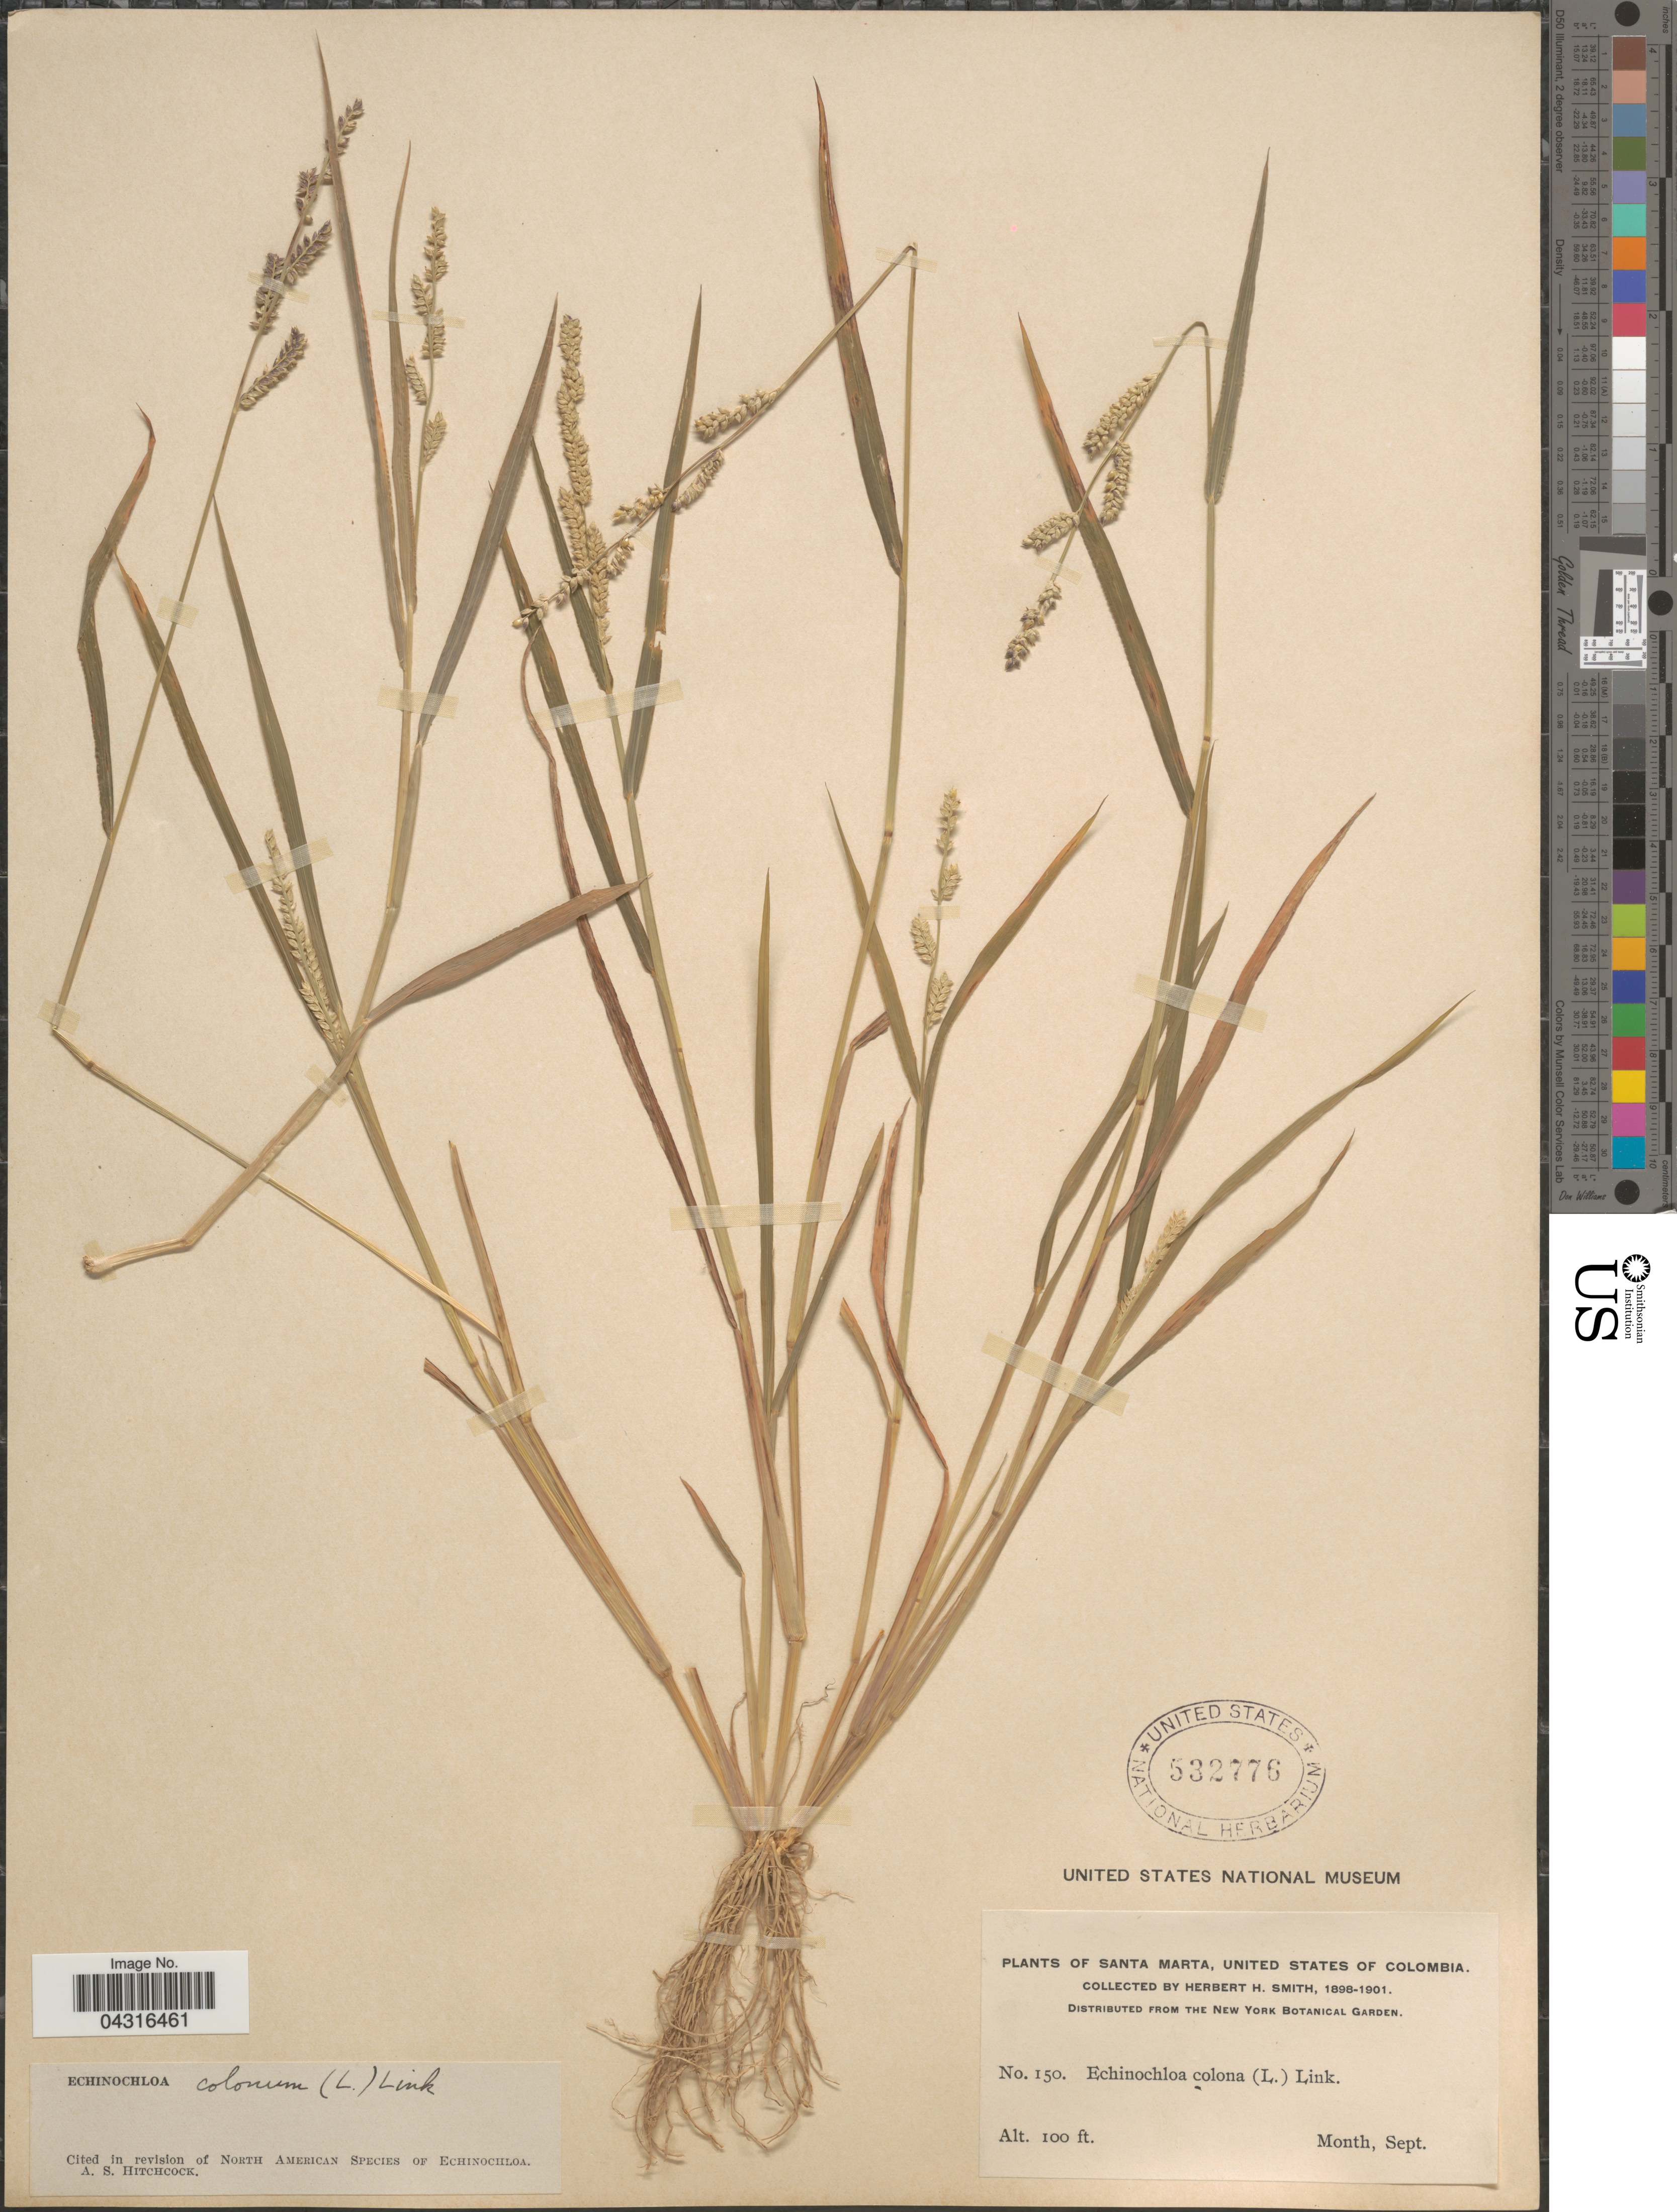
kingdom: Plantae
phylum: Tracheophyta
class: Liliopsida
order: Poales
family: Poaceae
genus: Echinochloa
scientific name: Echinochloa colona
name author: (L.) Link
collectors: Herbert H. Smith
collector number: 150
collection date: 1898-09/1901-09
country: Colombia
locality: Santa Marta, United States of Colombia.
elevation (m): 30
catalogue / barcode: US 532776